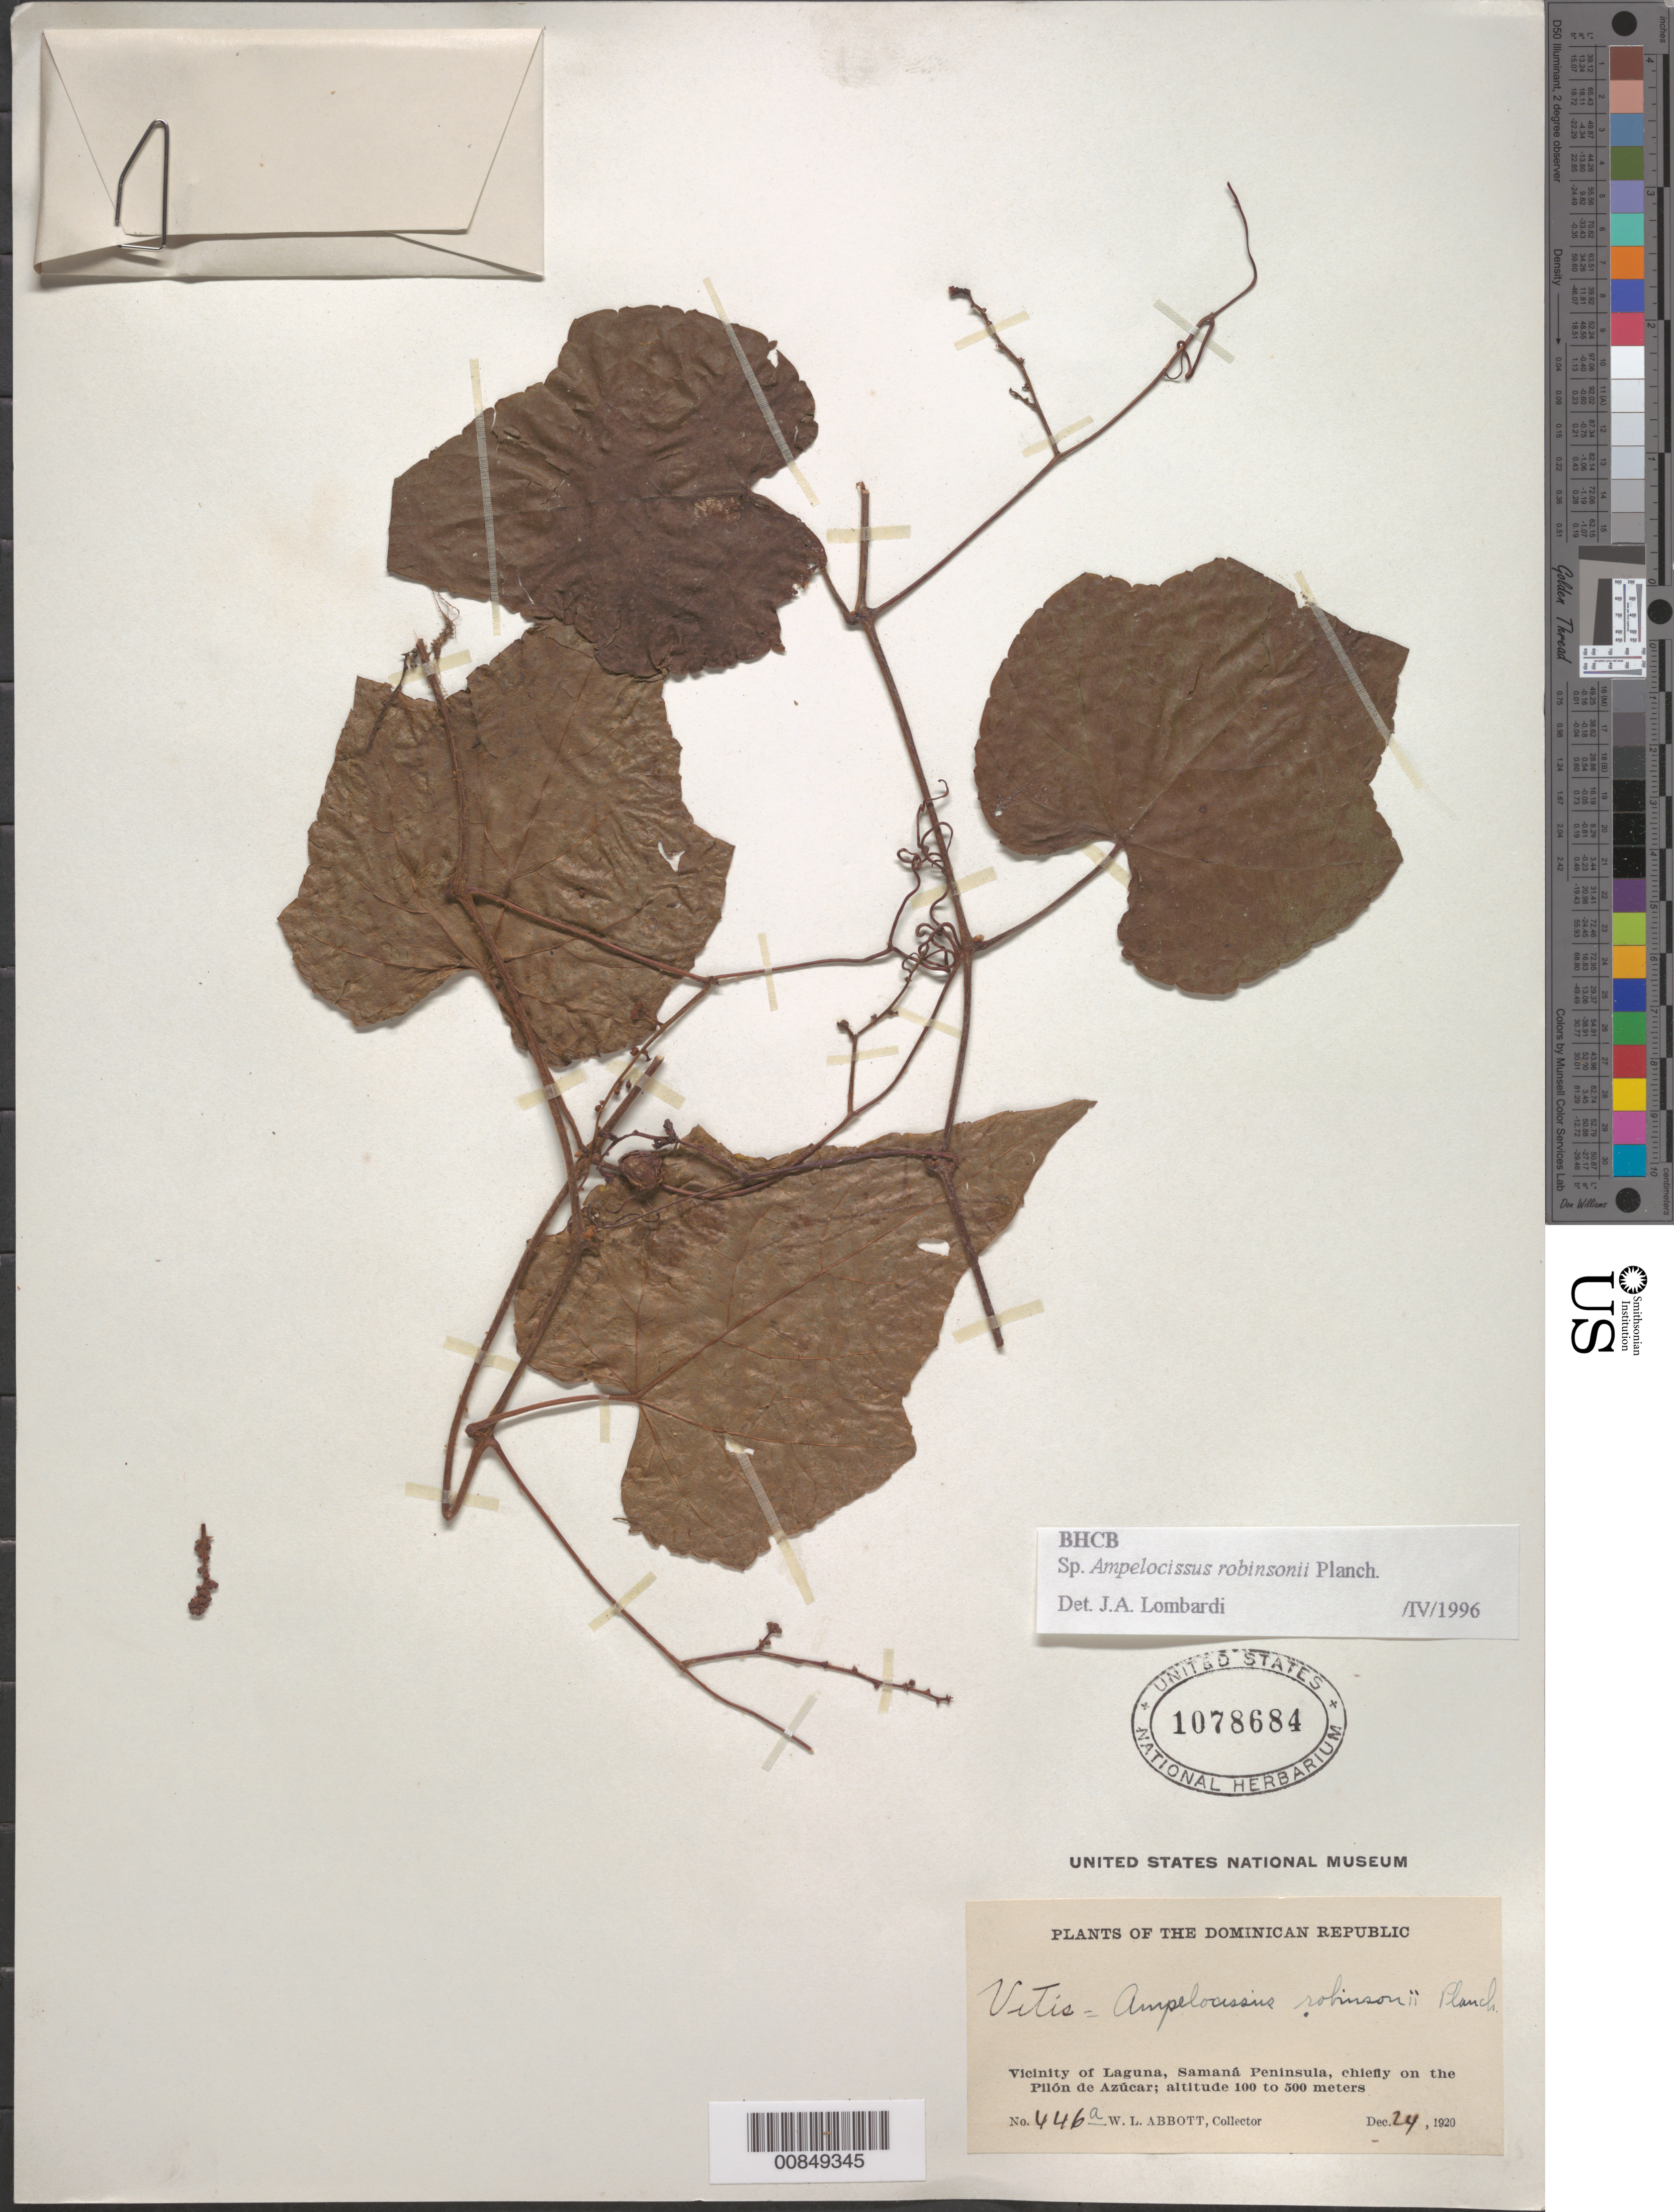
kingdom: Plantae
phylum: Tracheophyta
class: Magnoliopsida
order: Vitales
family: Vitaceae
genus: Ampelocissus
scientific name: Ampelocissus robinsonii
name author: Planch.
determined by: Lombardi, Julio A.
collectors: W. L. Abbott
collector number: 446A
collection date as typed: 24 Dec 1920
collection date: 1920-12-24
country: Dominican Republic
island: Hispaniola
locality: Vicinity of Laguna, Samaná Peninsula, chiefly on the Pilón de Azúcar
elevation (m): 100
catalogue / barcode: US 1078684